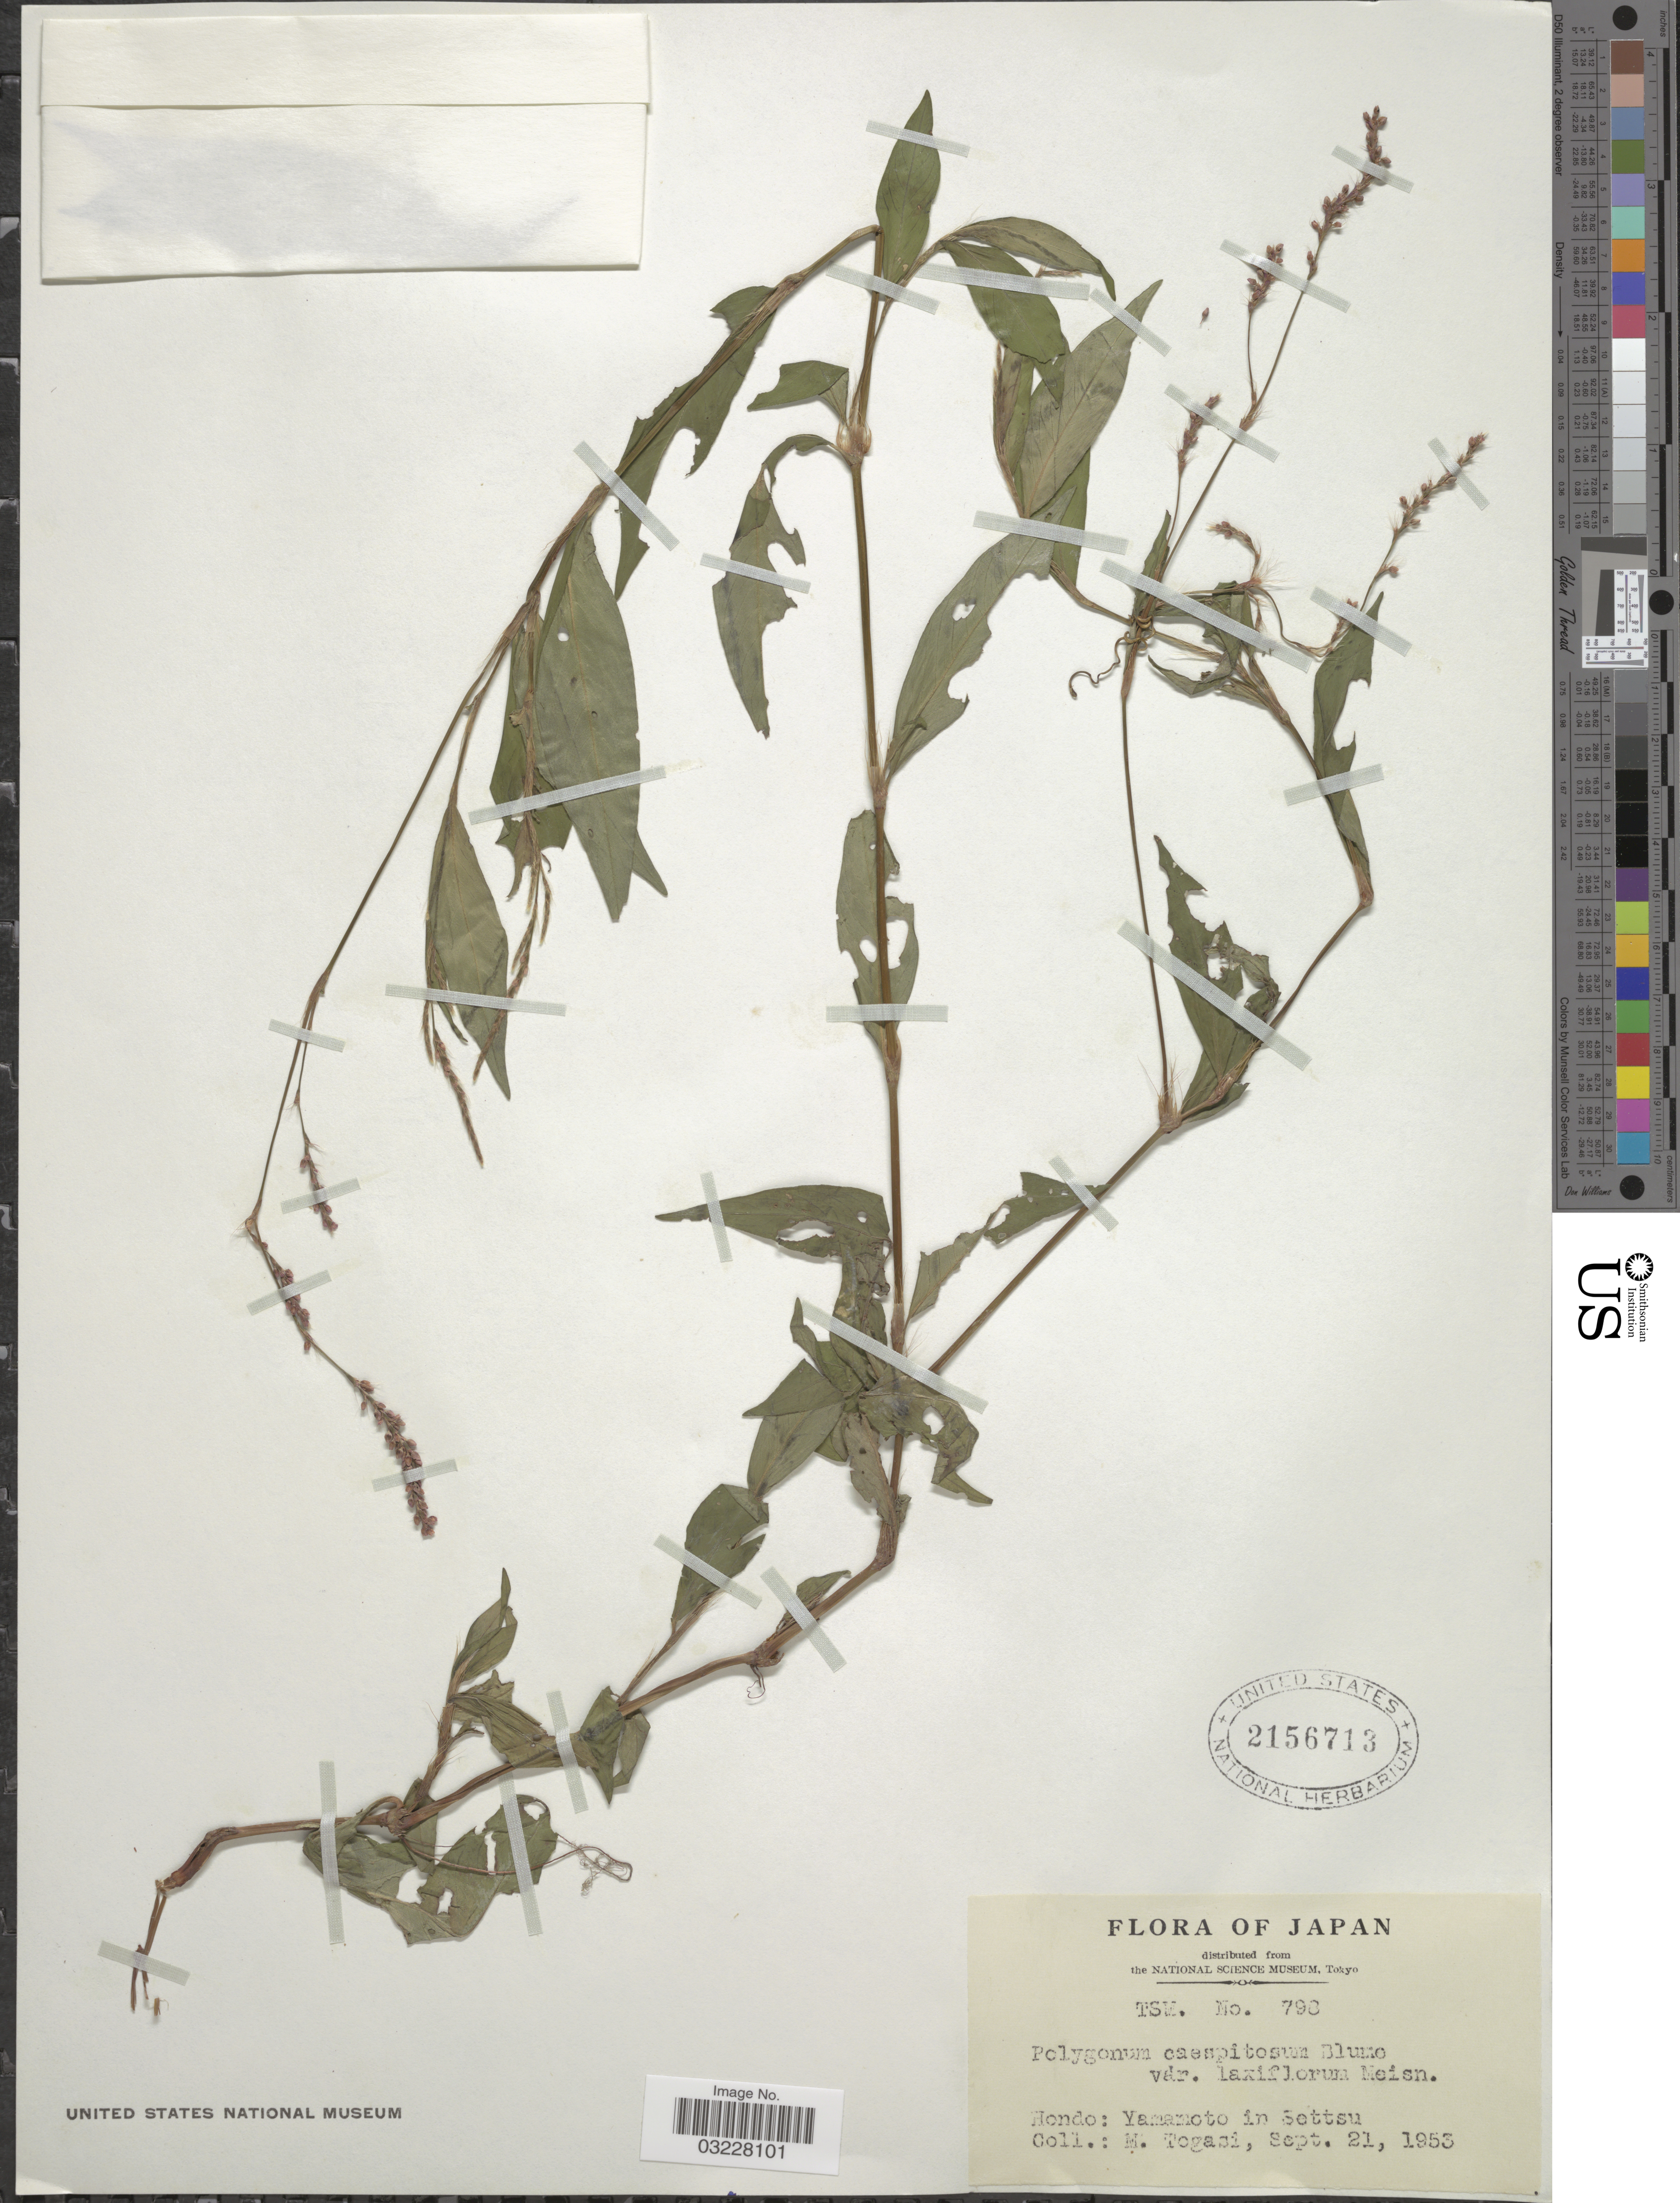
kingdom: Plantae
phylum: Tracheophyta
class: Magnoliopsida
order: Caryophyllales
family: Polygonaceae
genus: Polygonum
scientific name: Polygonum caespitosum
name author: Blume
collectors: M. Togasi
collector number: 798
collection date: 1953-09-21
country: Japan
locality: Hondo: Yamamoto in Settsu.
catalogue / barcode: US 2156713